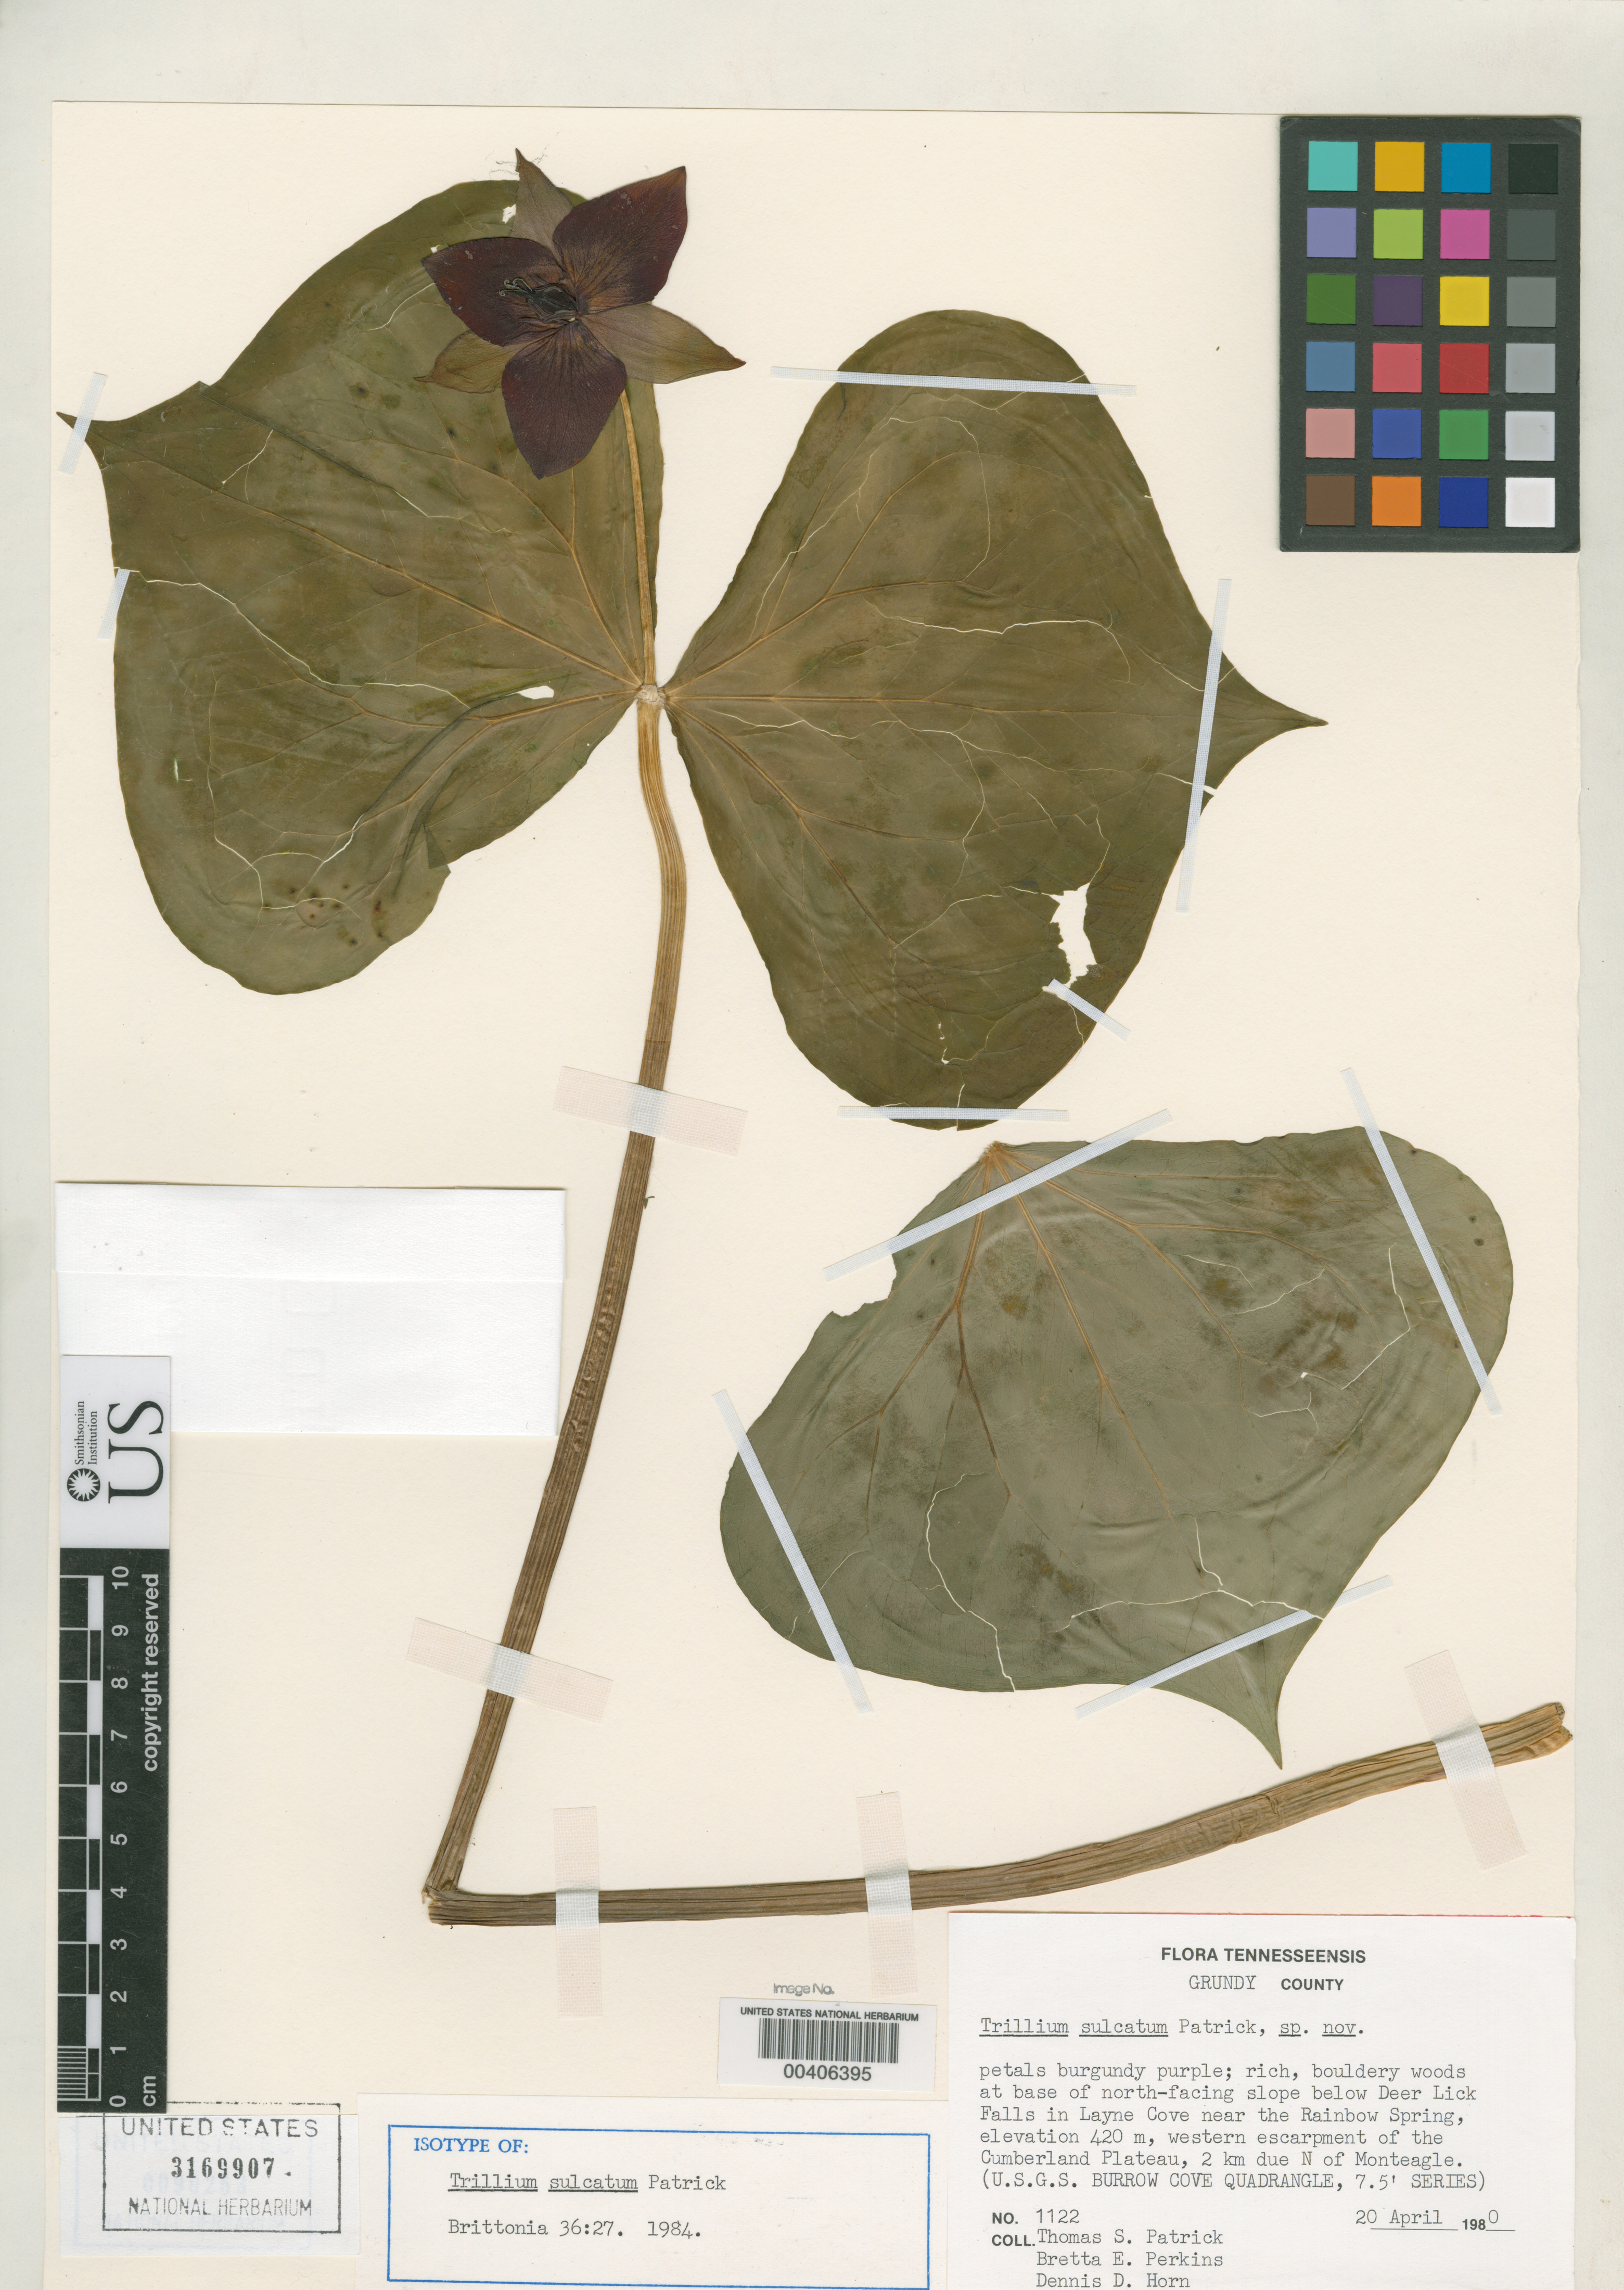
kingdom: Plantae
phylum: Tracheophyta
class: Liliopsida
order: Liliales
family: Melanthiaceae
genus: Trillium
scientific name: Trillium sulcatum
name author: T.S. Patrick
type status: Isotype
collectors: T. Patrick, B. E. Perkins & D. Horn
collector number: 1122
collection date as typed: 20 Apr 1980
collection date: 1980-04-20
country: United States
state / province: Tennessee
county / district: Grundy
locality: Base of N-facing slope below Deer Lick Falls in Layne Cove near Rainbow Spring, W escarpment of Cumberland Plateau.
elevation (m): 420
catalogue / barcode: US 3169907